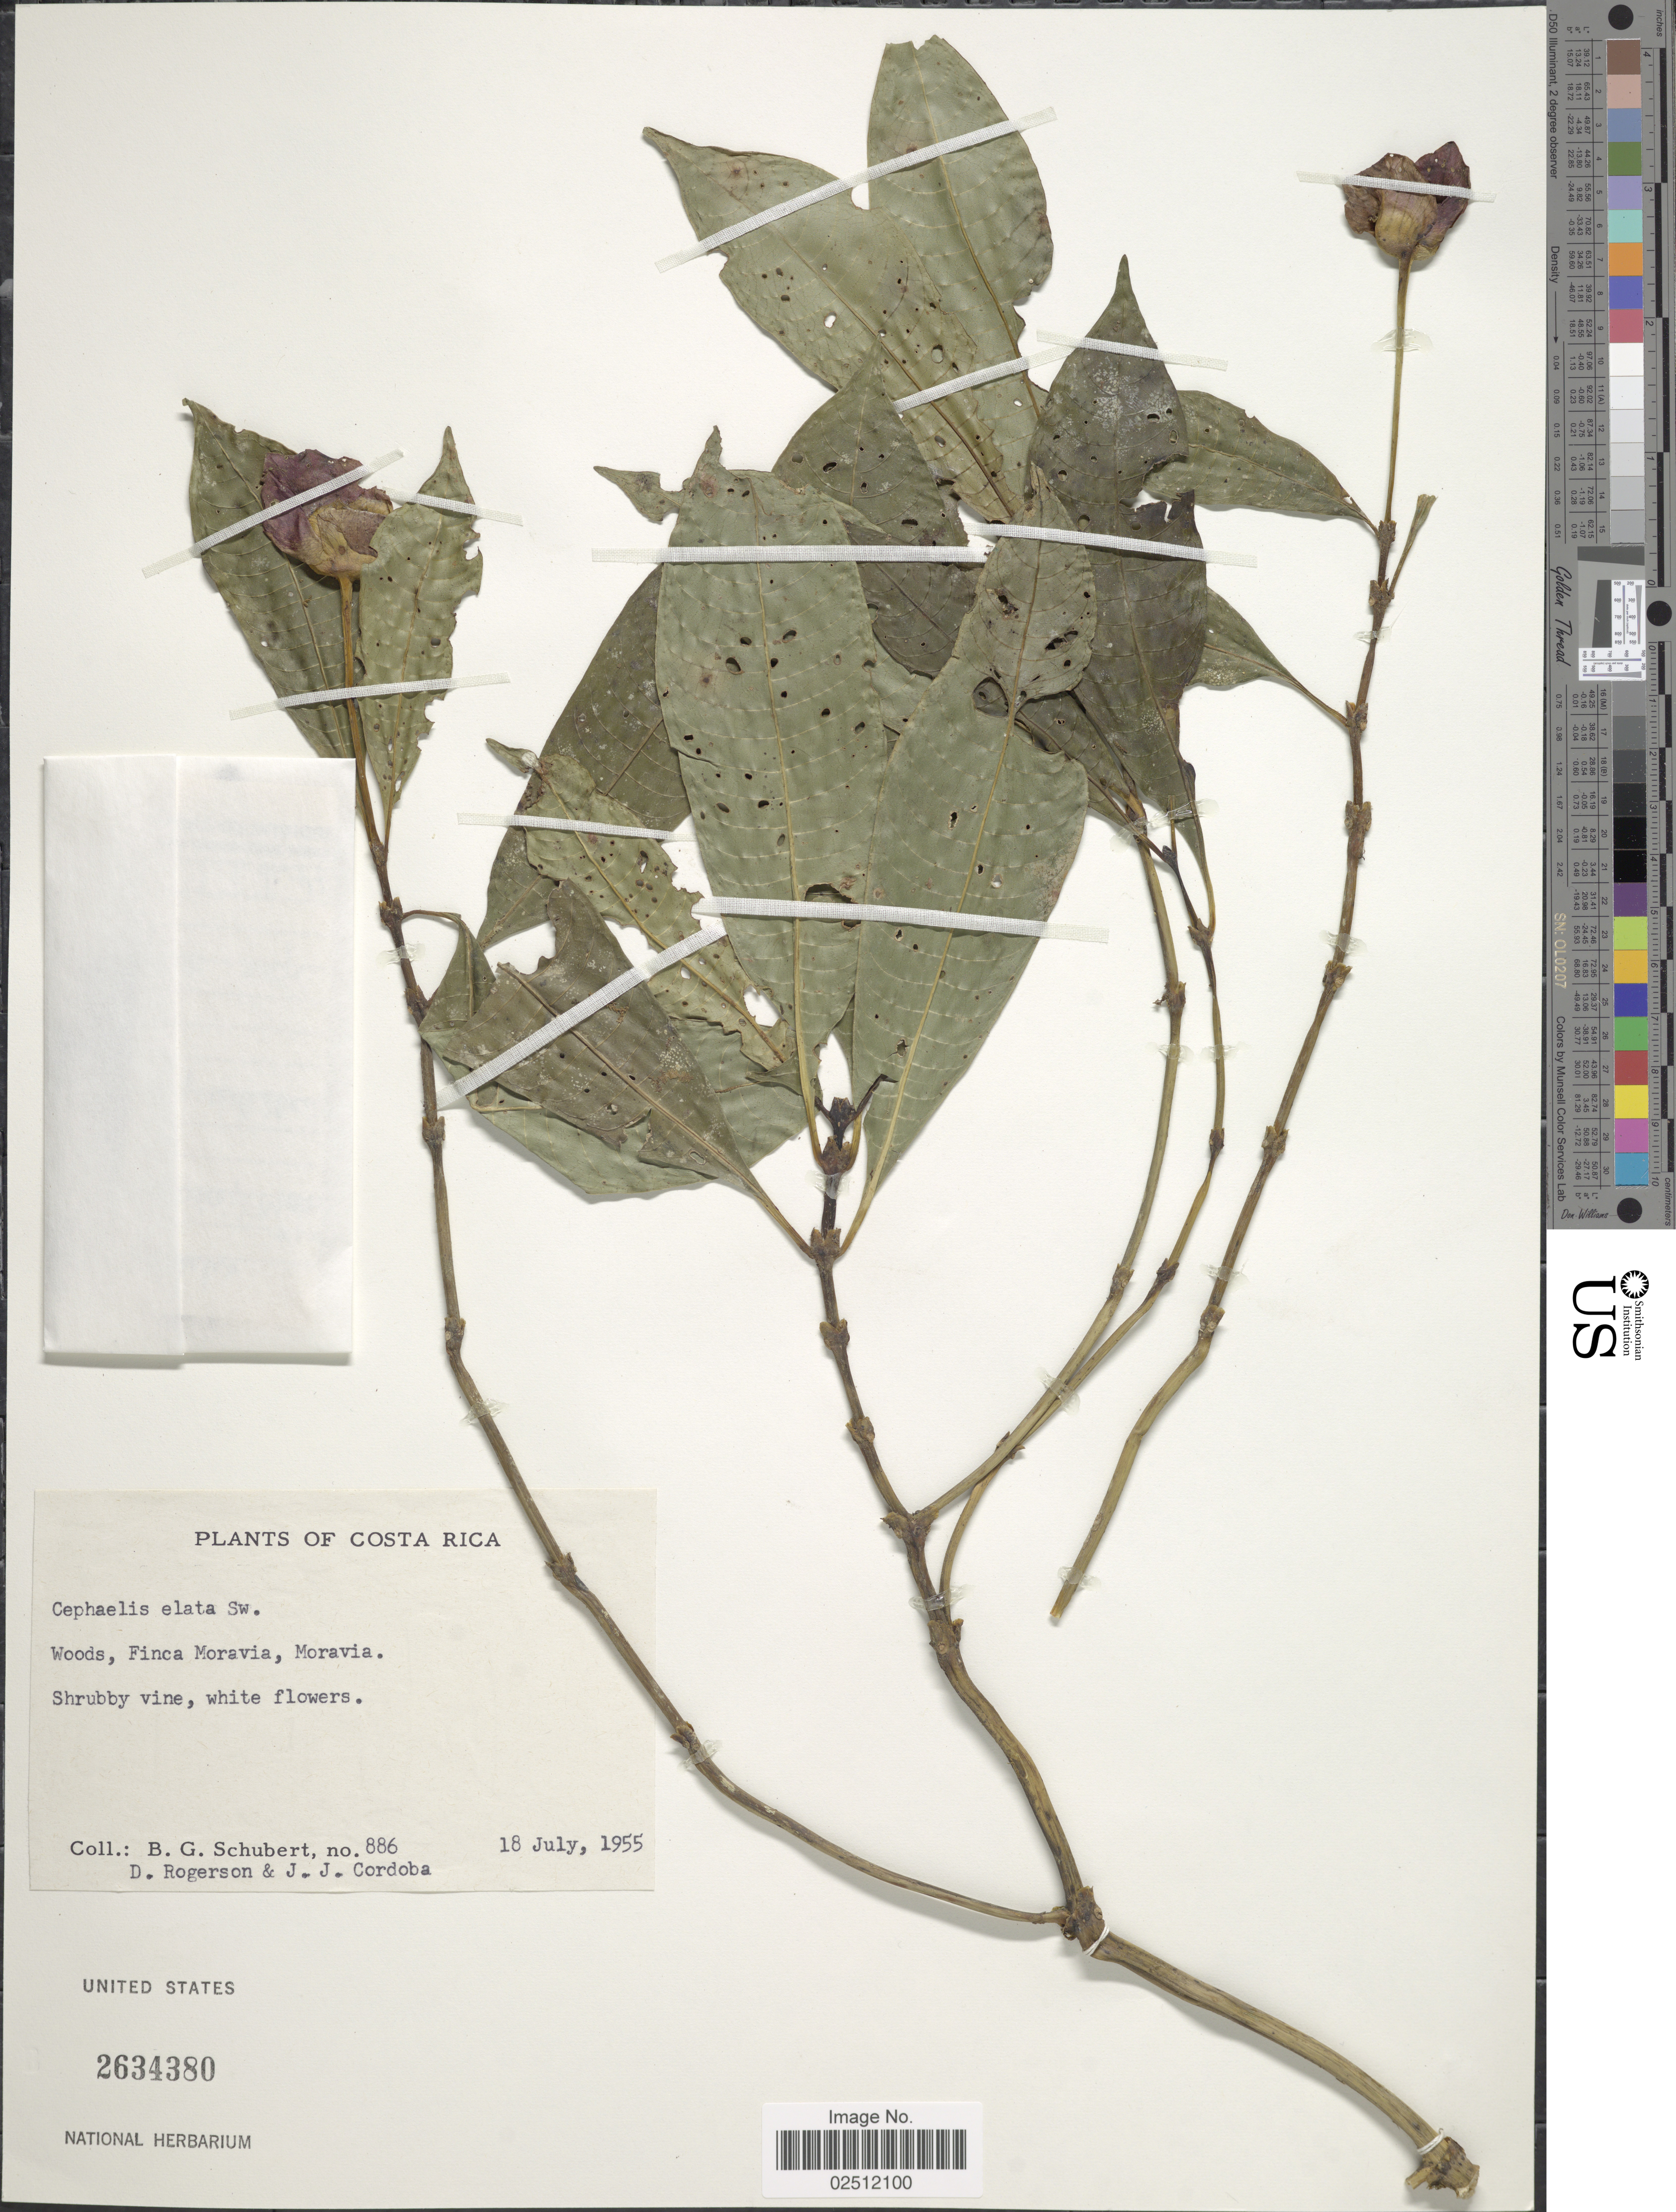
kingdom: Plantae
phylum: Tracheophyta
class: Magnoliopsida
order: Gentianales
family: Rubiaceae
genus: Psychotria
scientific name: Psychotria elata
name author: (Sw.) Hammel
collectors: B. Schubert, D. Rogerson & J. Cordoba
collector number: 886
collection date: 1955-07-18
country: Costa Rica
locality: Woods, Finca Moravia, Moravia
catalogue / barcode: US 2634380